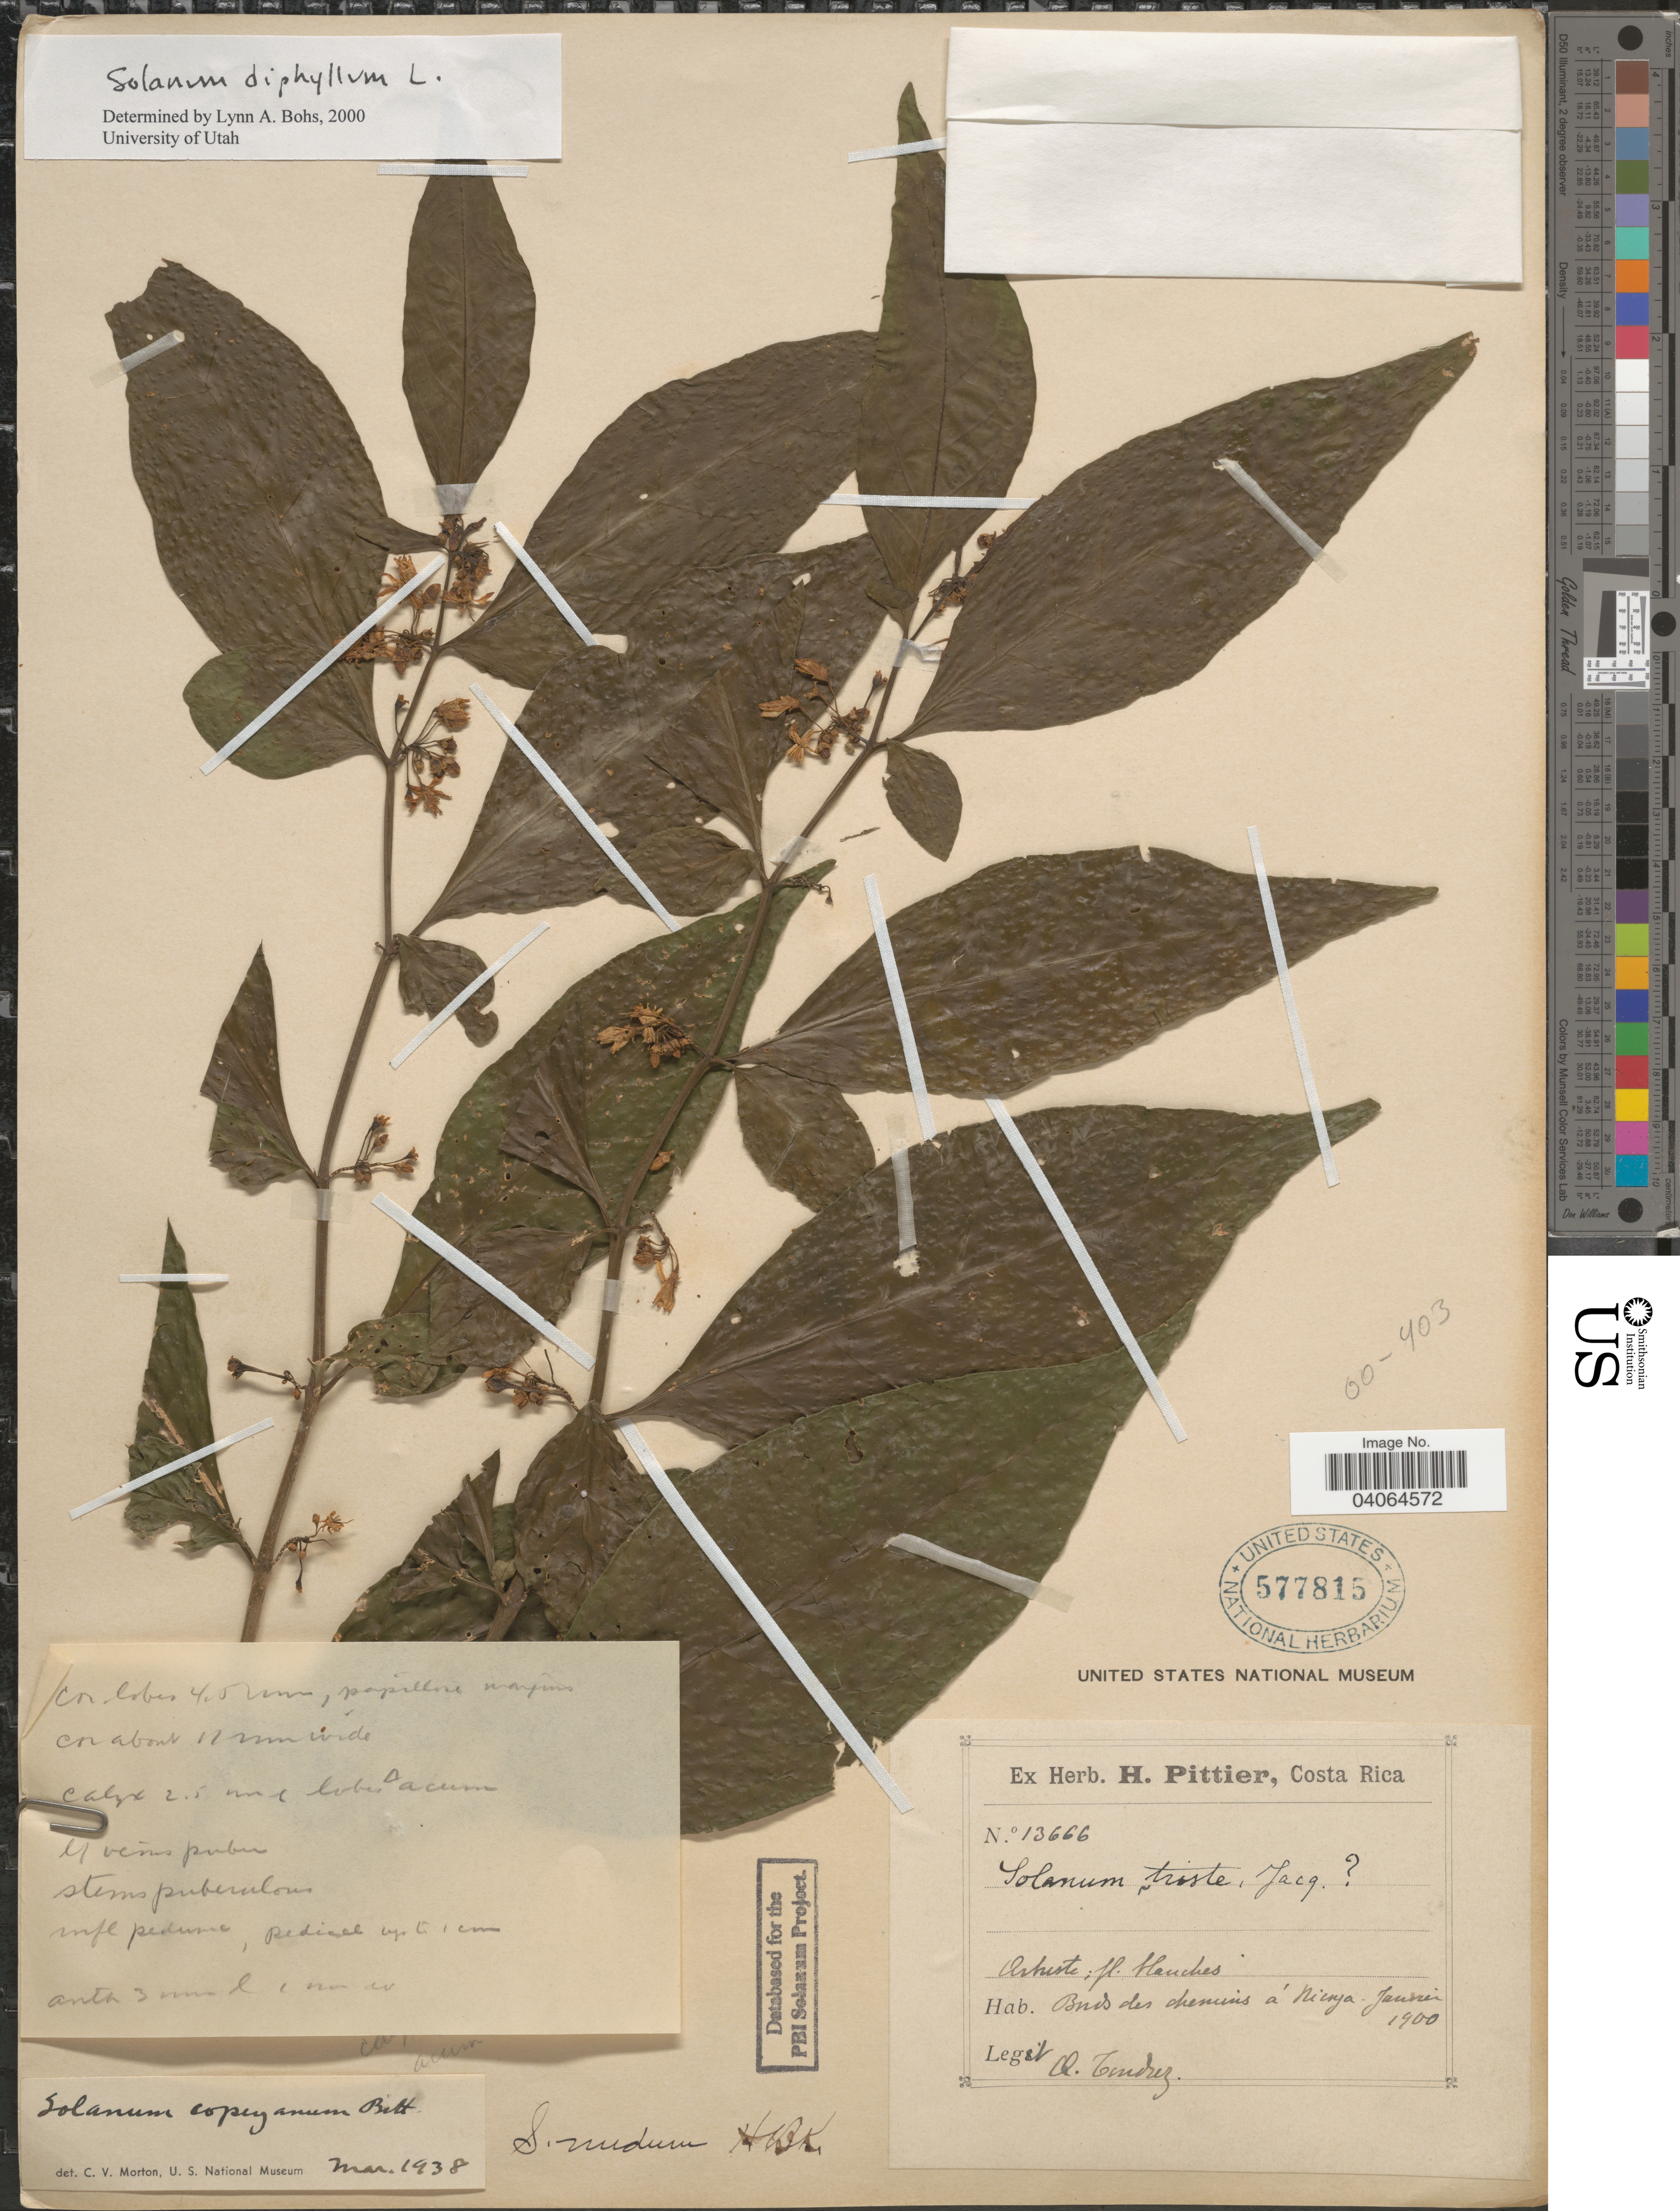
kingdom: Plantae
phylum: Tracheophyta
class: Magnoliopsida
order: Solanales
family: Solanaceae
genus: Solanum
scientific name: Solanum diphyllum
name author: L.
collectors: A. Tonduz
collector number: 13666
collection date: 1900-01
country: Costa Rica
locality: Bords des chemins á Nicoya.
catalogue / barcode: US 577815